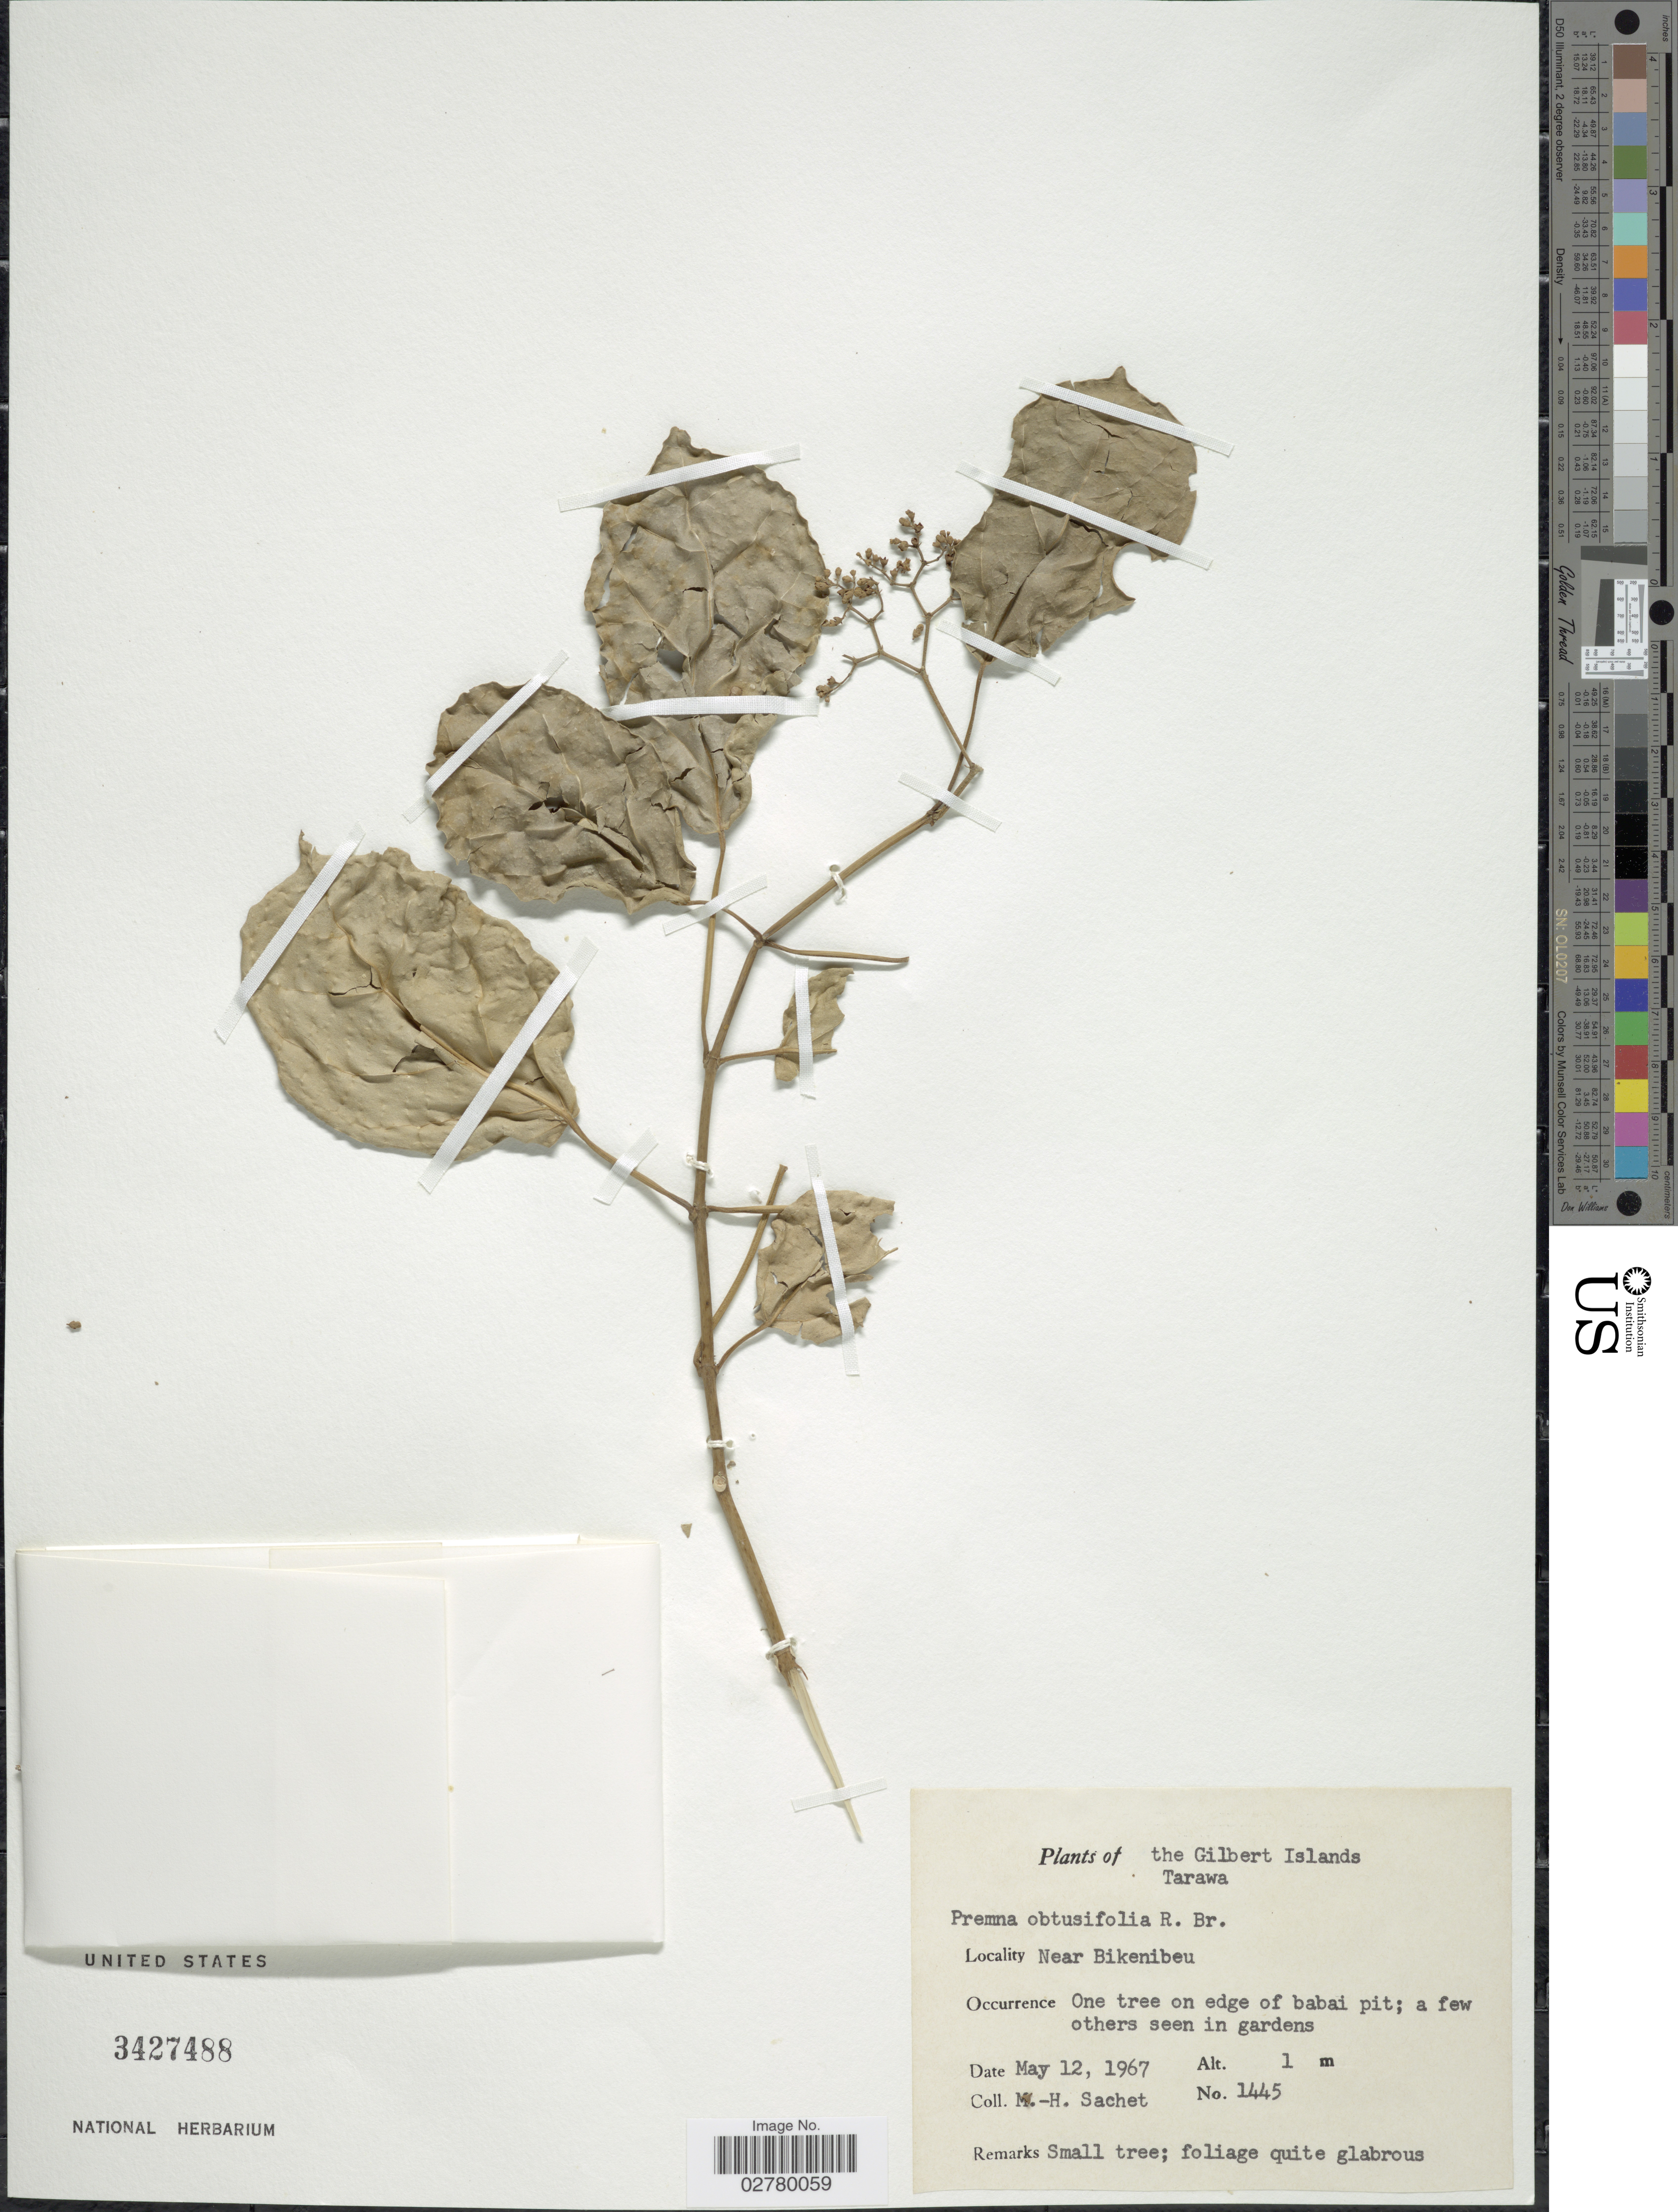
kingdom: Plantae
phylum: Tracheophyta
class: Magnoliopsida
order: Lamiales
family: Lamiaceae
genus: Premna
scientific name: Premna obtusifolia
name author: R. Br.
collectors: M.-H. Sachet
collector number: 1445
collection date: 1967-05-12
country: Kiribati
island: Tarawa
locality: The Gilbert Islands. Tarawa. Near Bikenibeu.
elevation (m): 1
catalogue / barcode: US 3427488